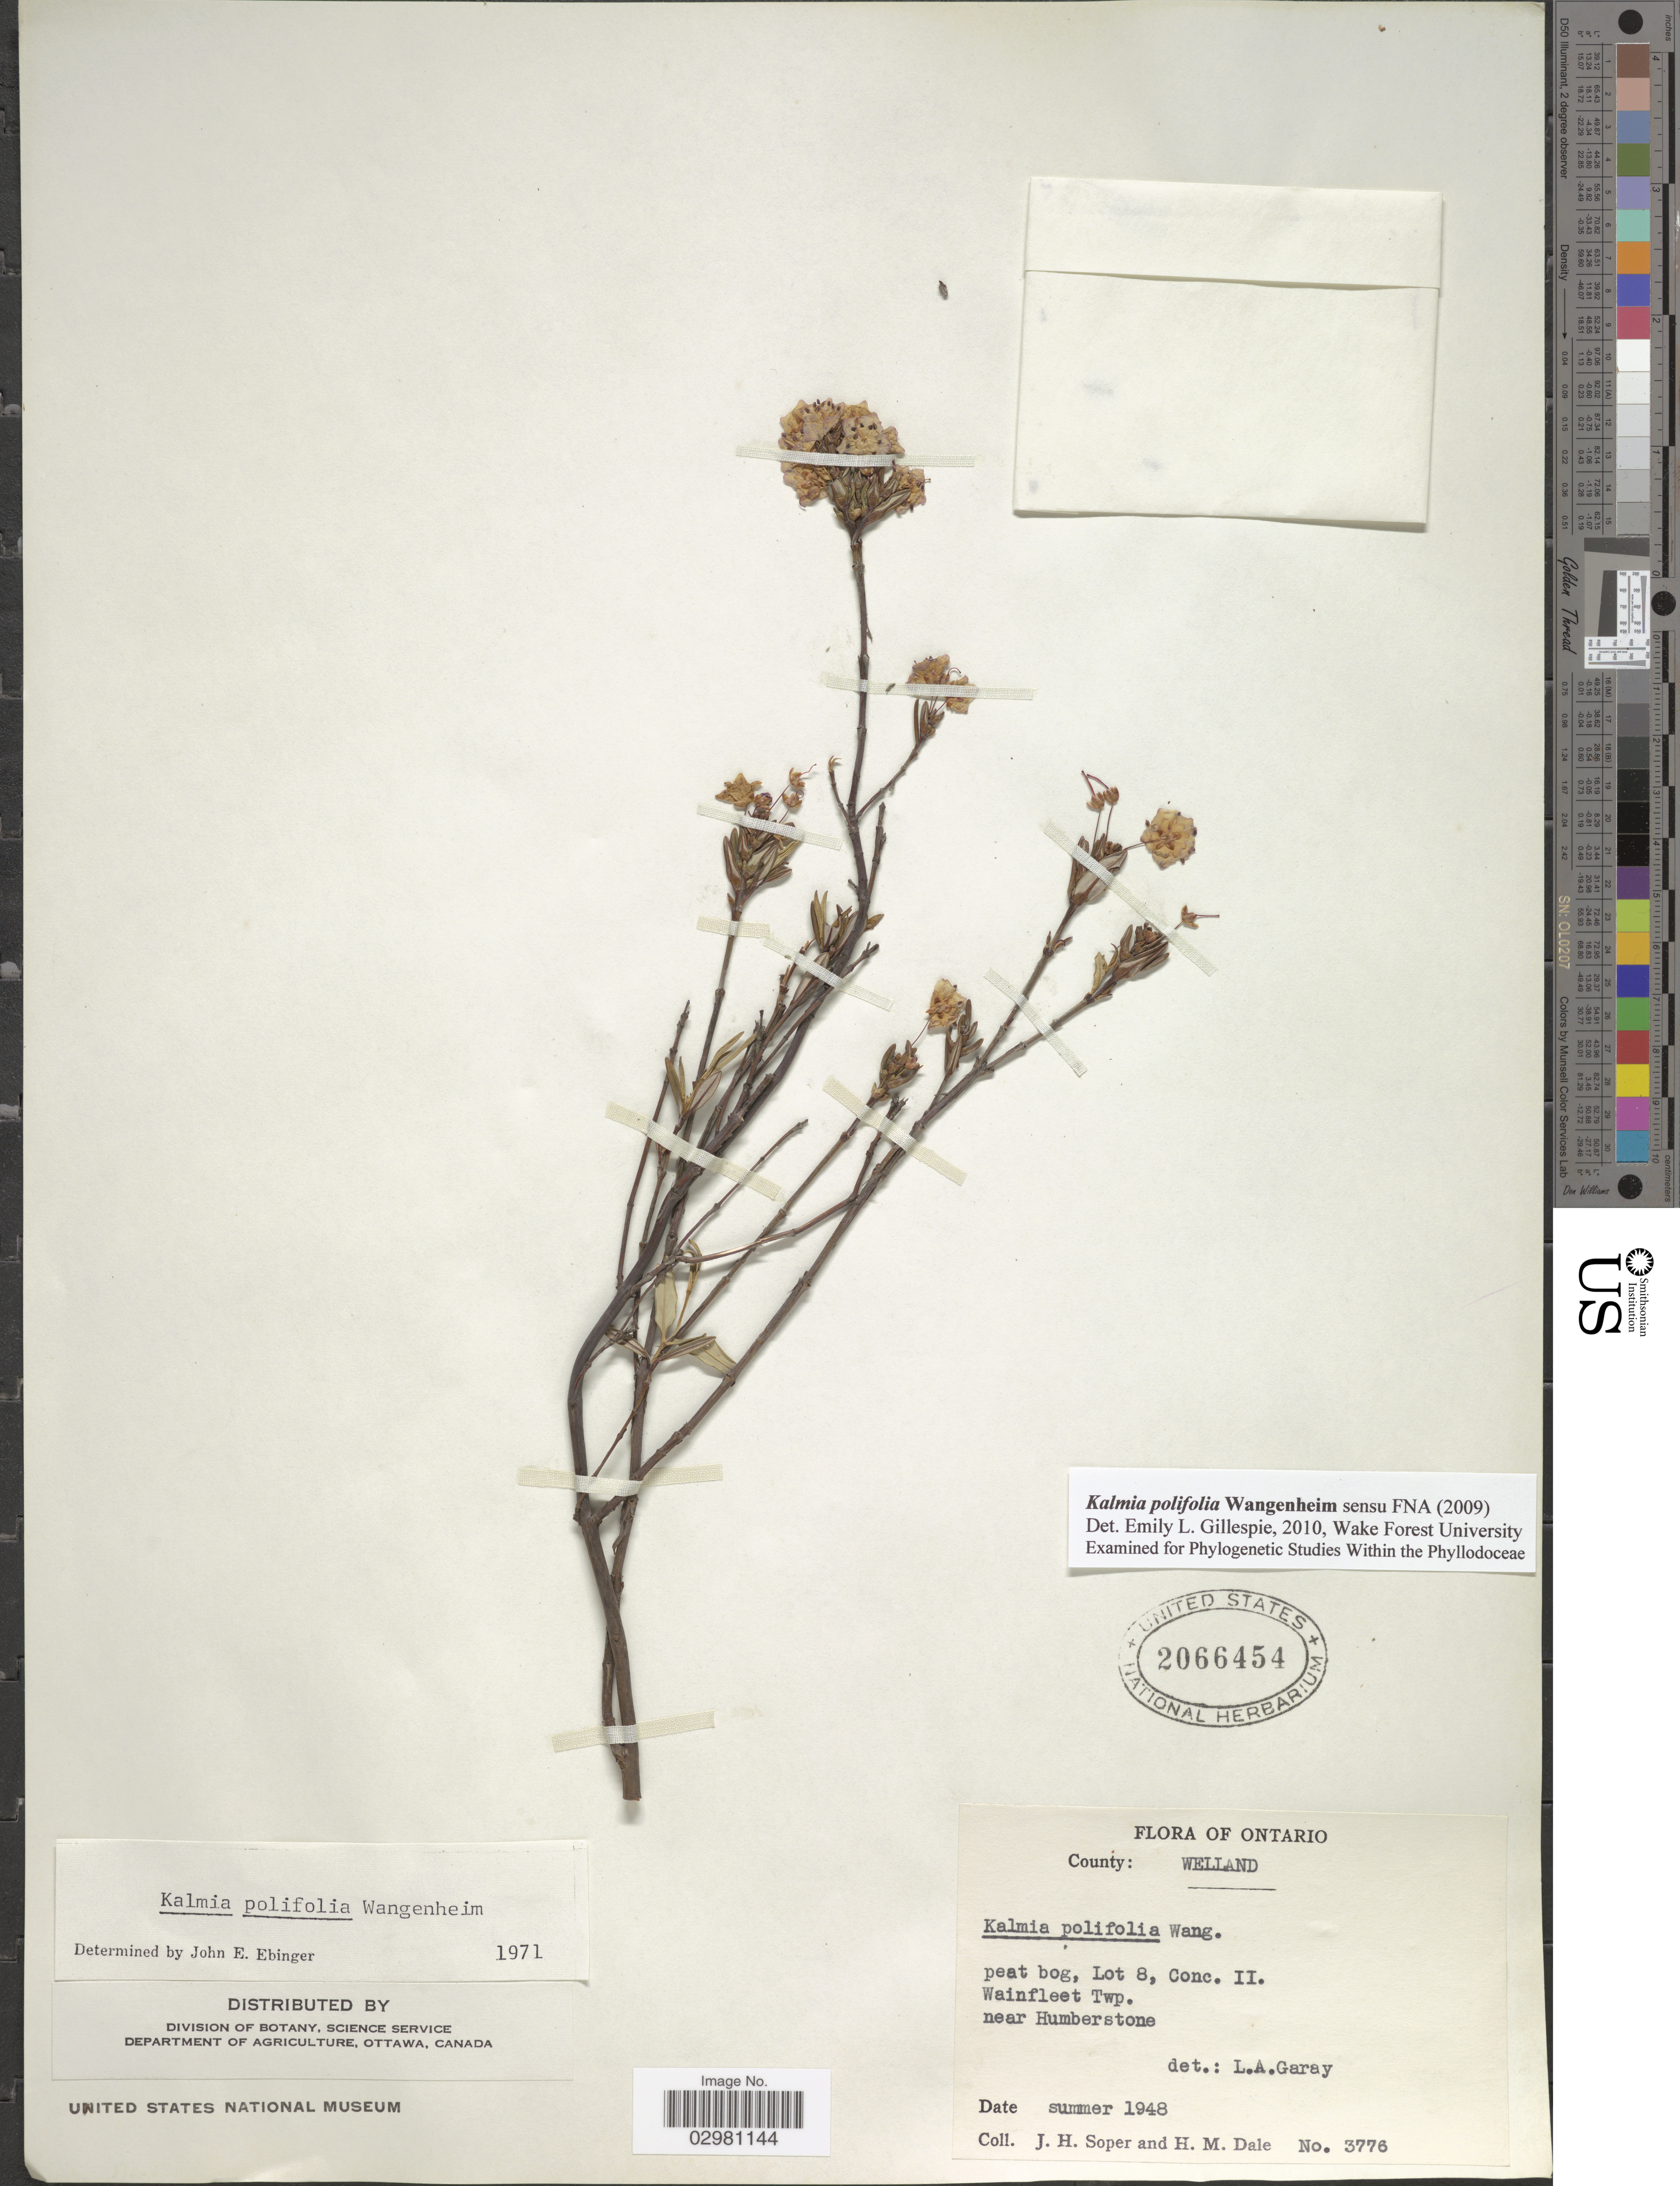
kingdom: Plantae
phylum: Tracheophyta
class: Magnoliopsida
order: Ericales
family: Ericaceae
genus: Kalmia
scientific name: Kalmia polifolia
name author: Wangenh.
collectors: J. H. Soper & H. M. Dale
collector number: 3776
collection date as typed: summer 1948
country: Canada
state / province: Ontario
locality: County: Welland. Peat bog, Lot 8, Conc. II. Wainfleet Twp. near Humberstone.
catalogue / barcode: US 2066454